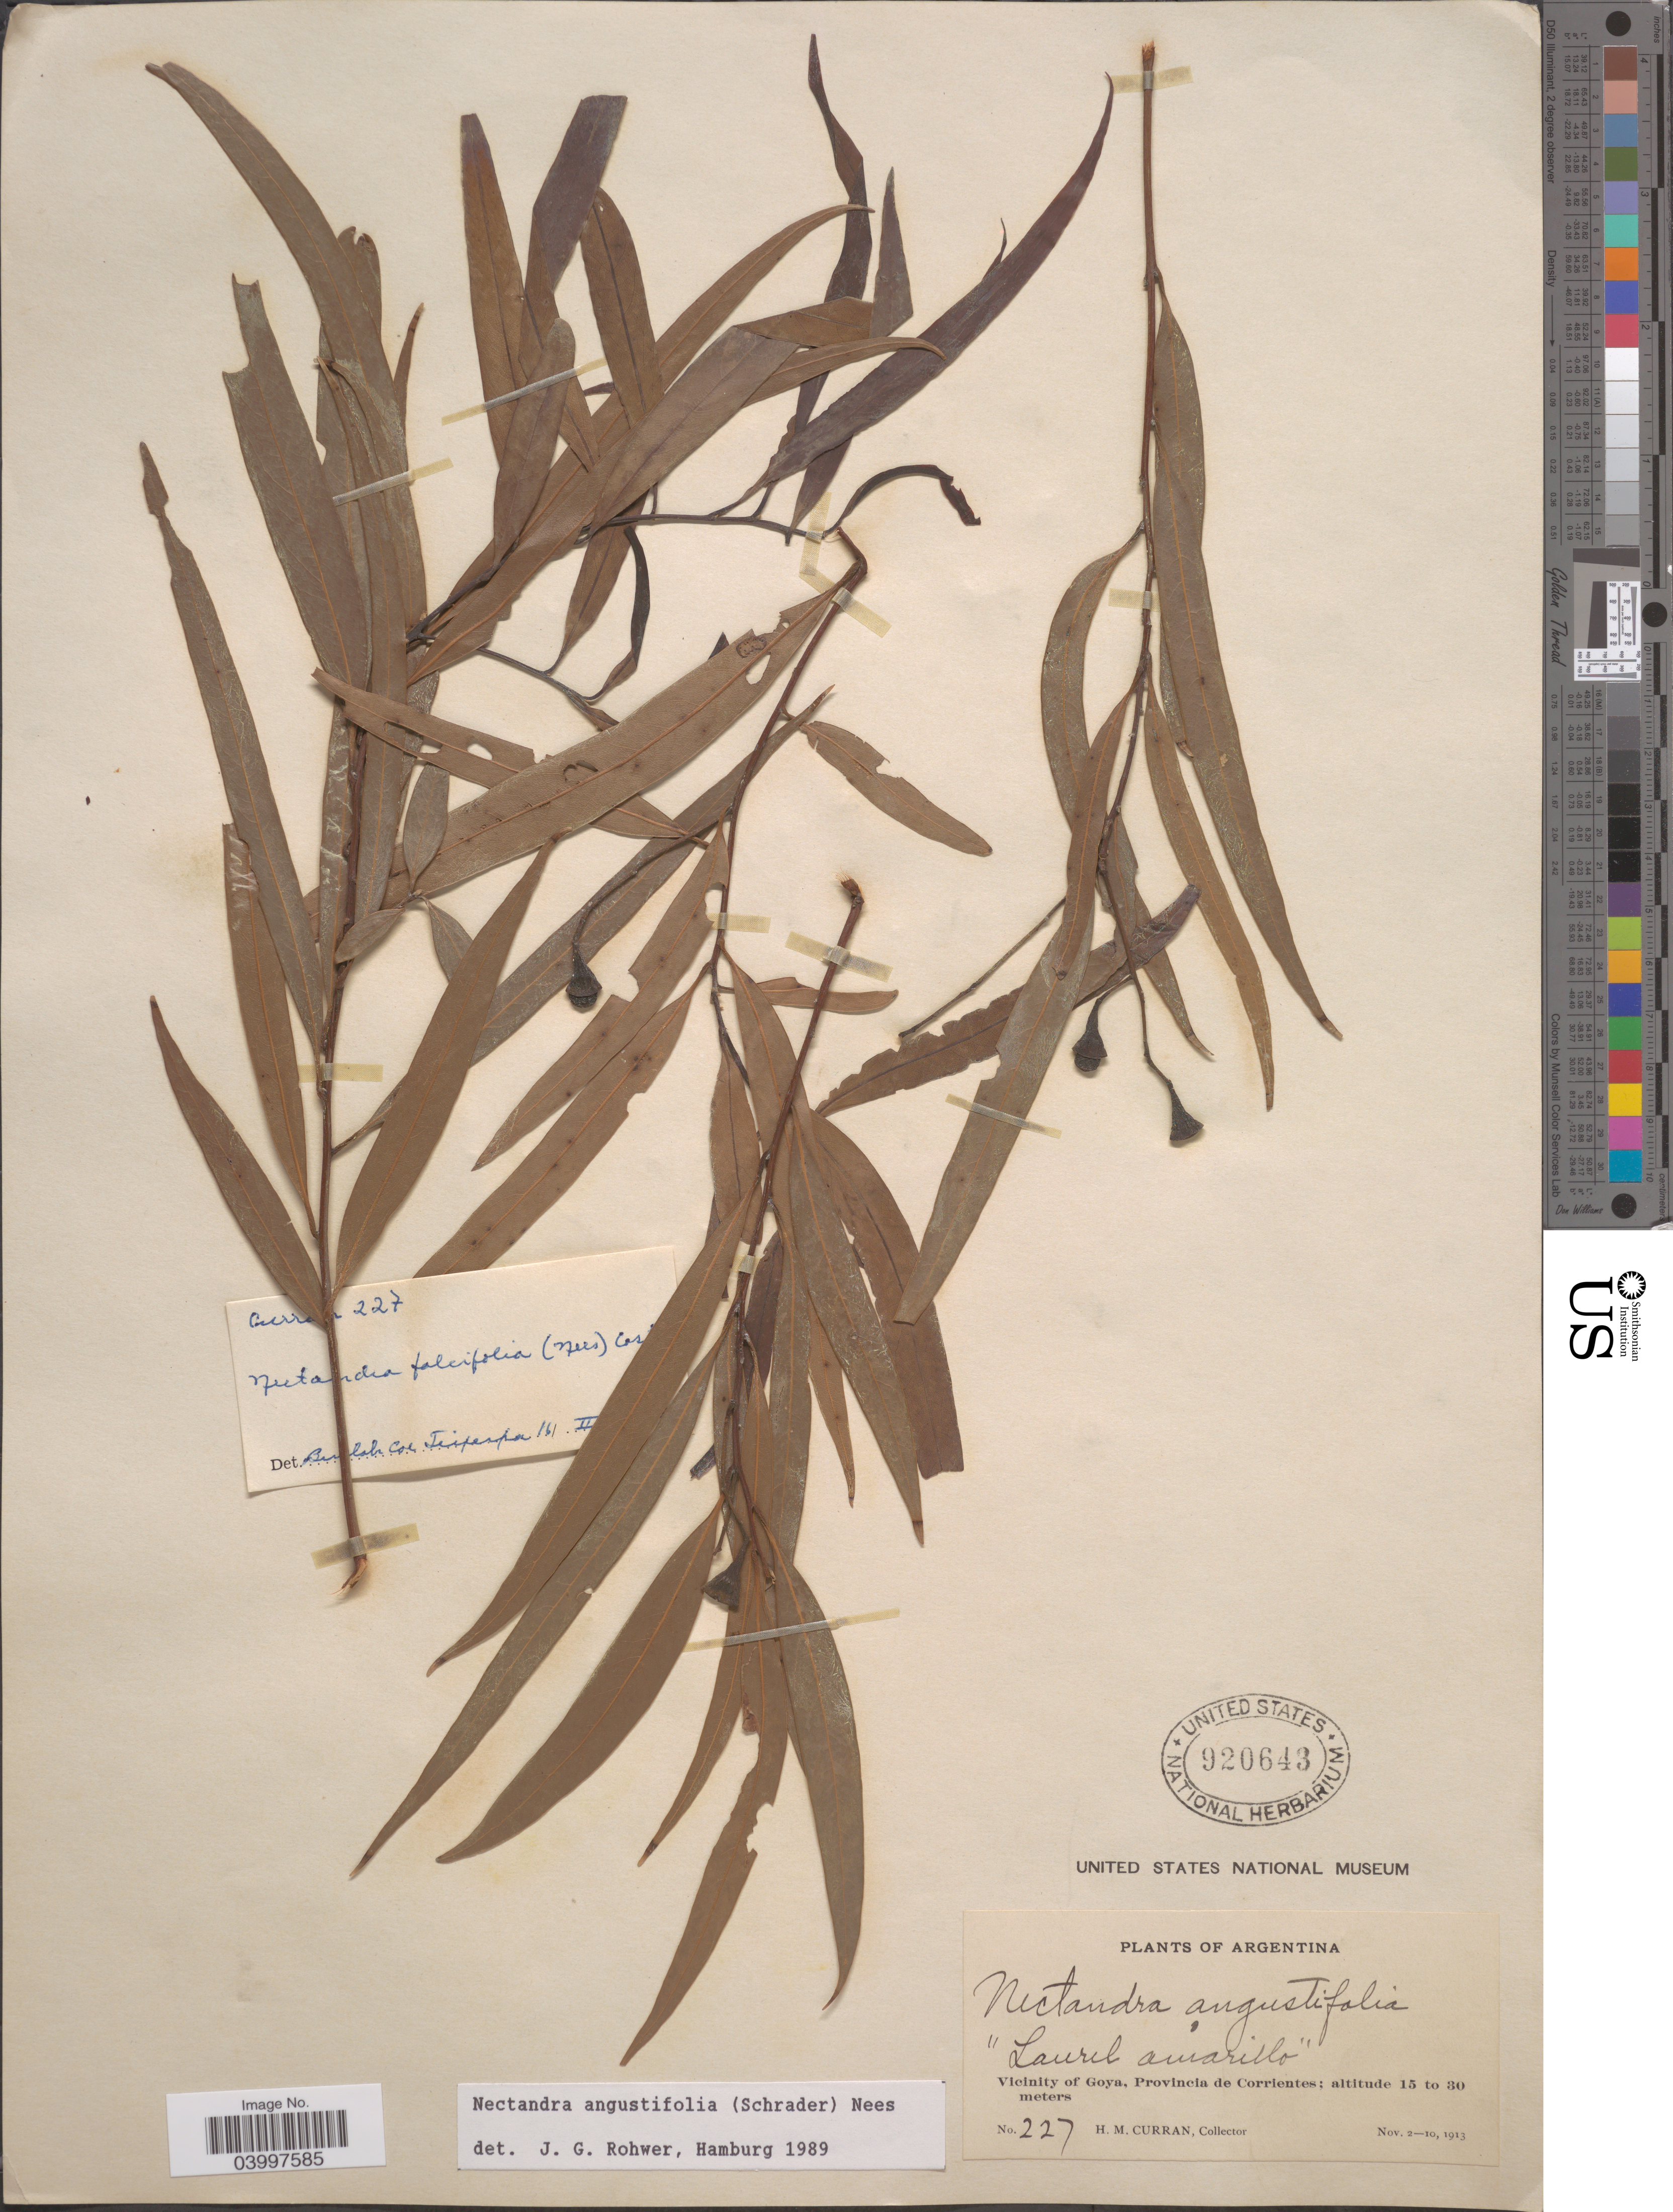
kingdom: Plantae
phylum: Tracheophyta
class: Magnoliopsida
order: Laurales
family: Lauraceae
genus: Nectandra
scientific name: Nectandra angustifolia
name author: (Schrad.) Nees & Mart.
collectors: H. M. Curran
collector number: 227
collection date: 1913-11-02/1913-11-10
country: Argentina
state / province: Corrientes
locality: Vicinity of Goya.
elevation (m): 15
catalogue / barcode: US 920643